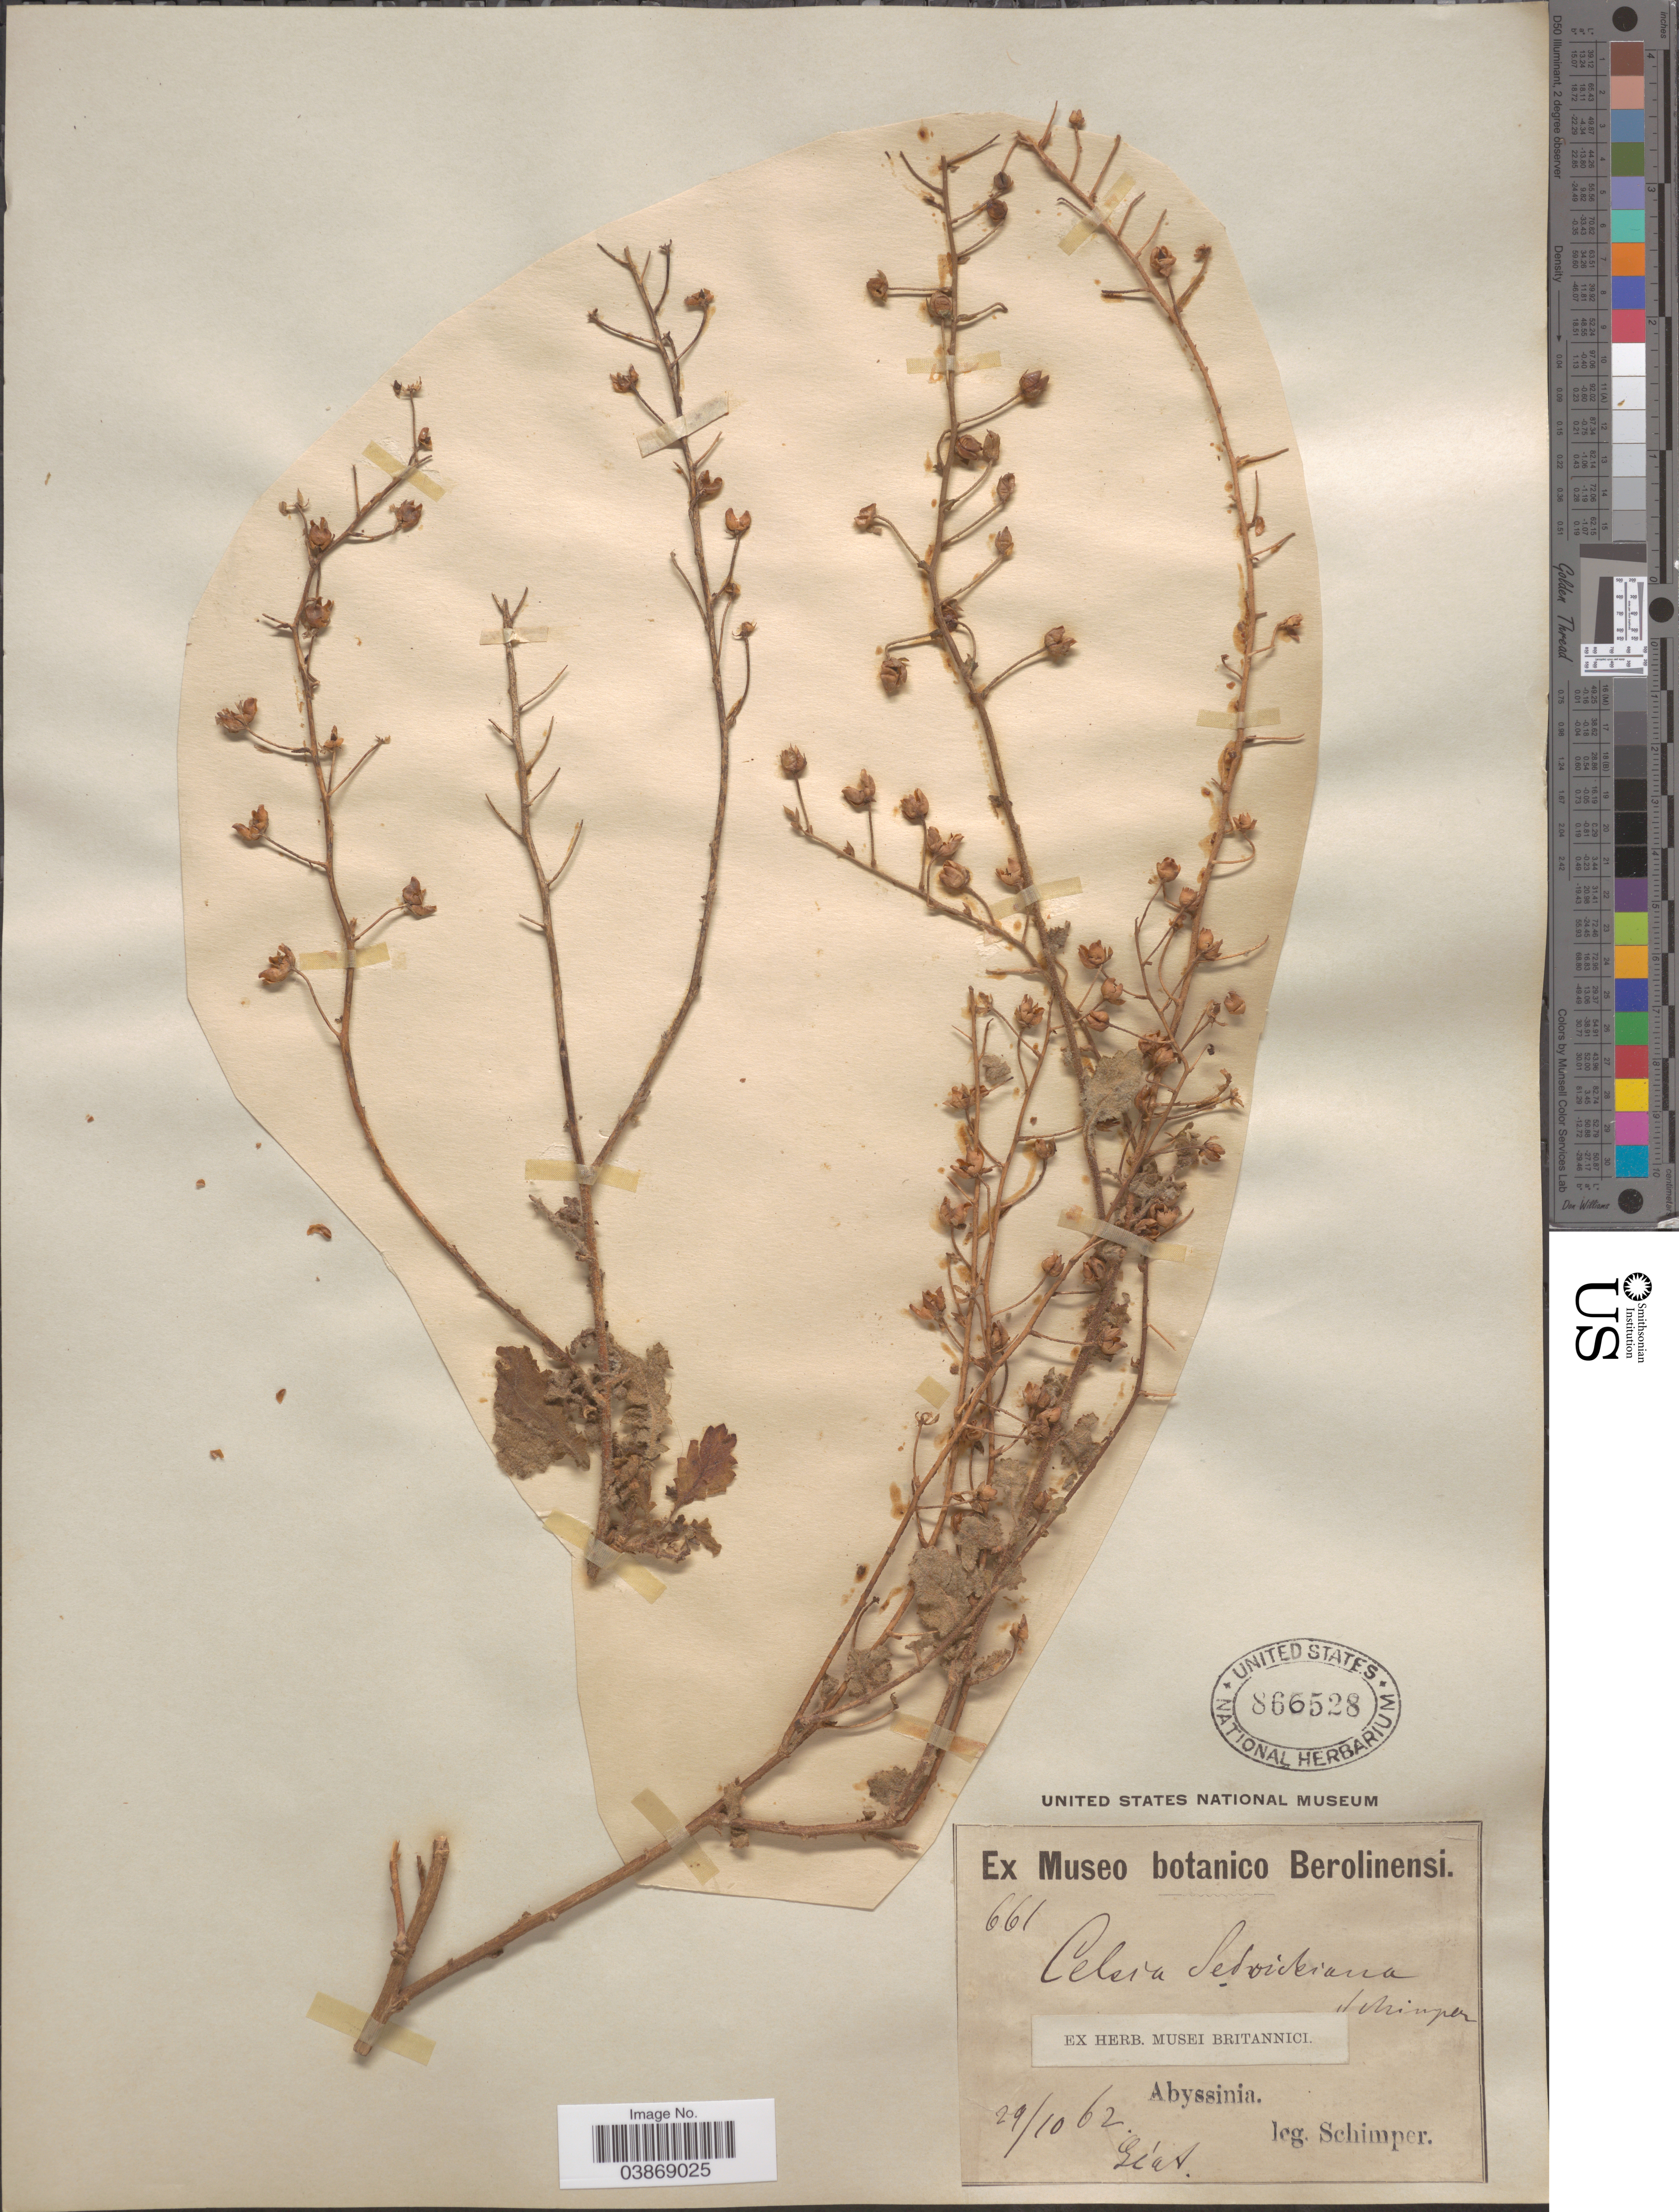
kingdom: Plantae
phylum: Tracheophyta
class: Magnoliopsida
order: Lamiales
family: Scrophulariaceae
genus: Celsia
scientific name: Celsia sedgwickiana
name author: Schimp. ex Engl.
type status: Type Collection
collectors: -. Schimper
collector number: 661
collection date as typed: Transcribed d/m/y: 29/10/62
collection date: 1862-10-29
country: Ethiopia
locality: Abyssinia. Gias [interpreted].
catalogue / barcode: US 866528